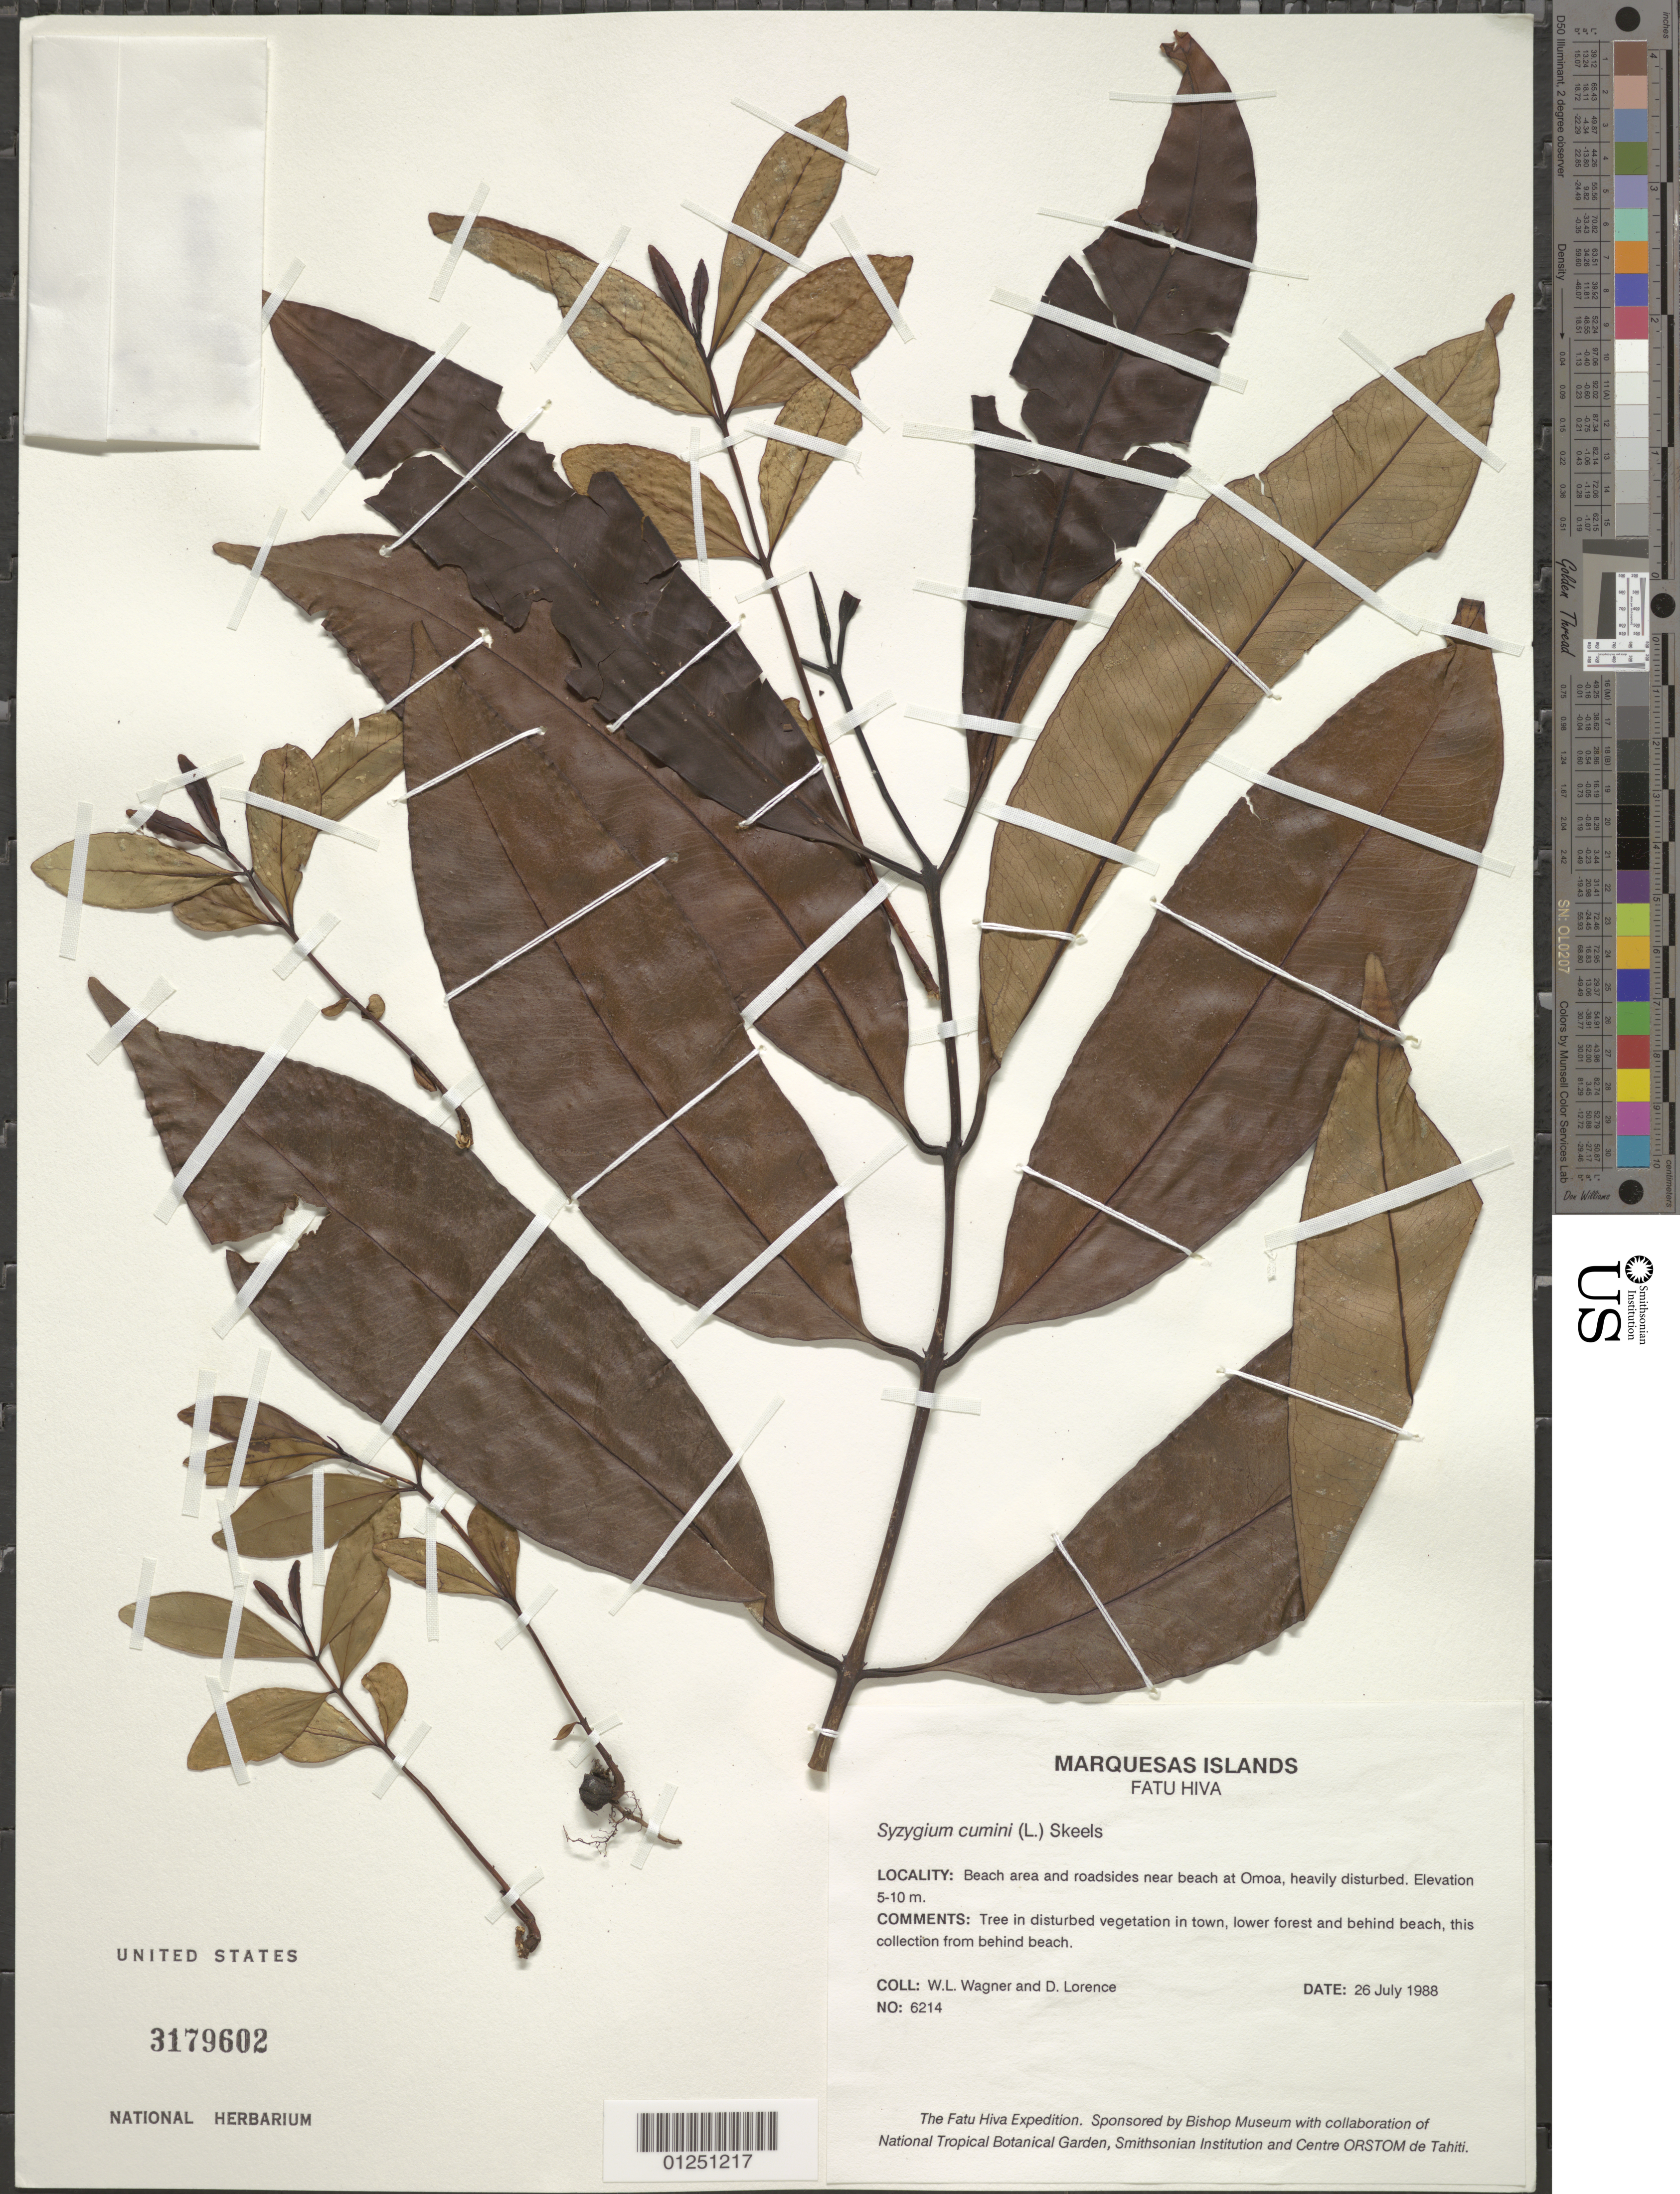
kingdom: Plantae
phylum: Tracheophyta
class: Magnoliopsida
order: Myrtales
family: Myrtaceae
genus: Syzygium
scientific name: Syzygium cumini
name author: (L.) Skeels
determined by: Florence, J.; Wagner, W. L.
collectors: W. L. Wagner & D. Lorence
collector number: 6214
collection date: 1988-07-26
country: French Polynesia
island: Fatu Hiva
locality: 'Omo'a, beach area and roadsides near beach, heavily disturbed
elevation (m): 5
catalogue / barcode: US 3179602